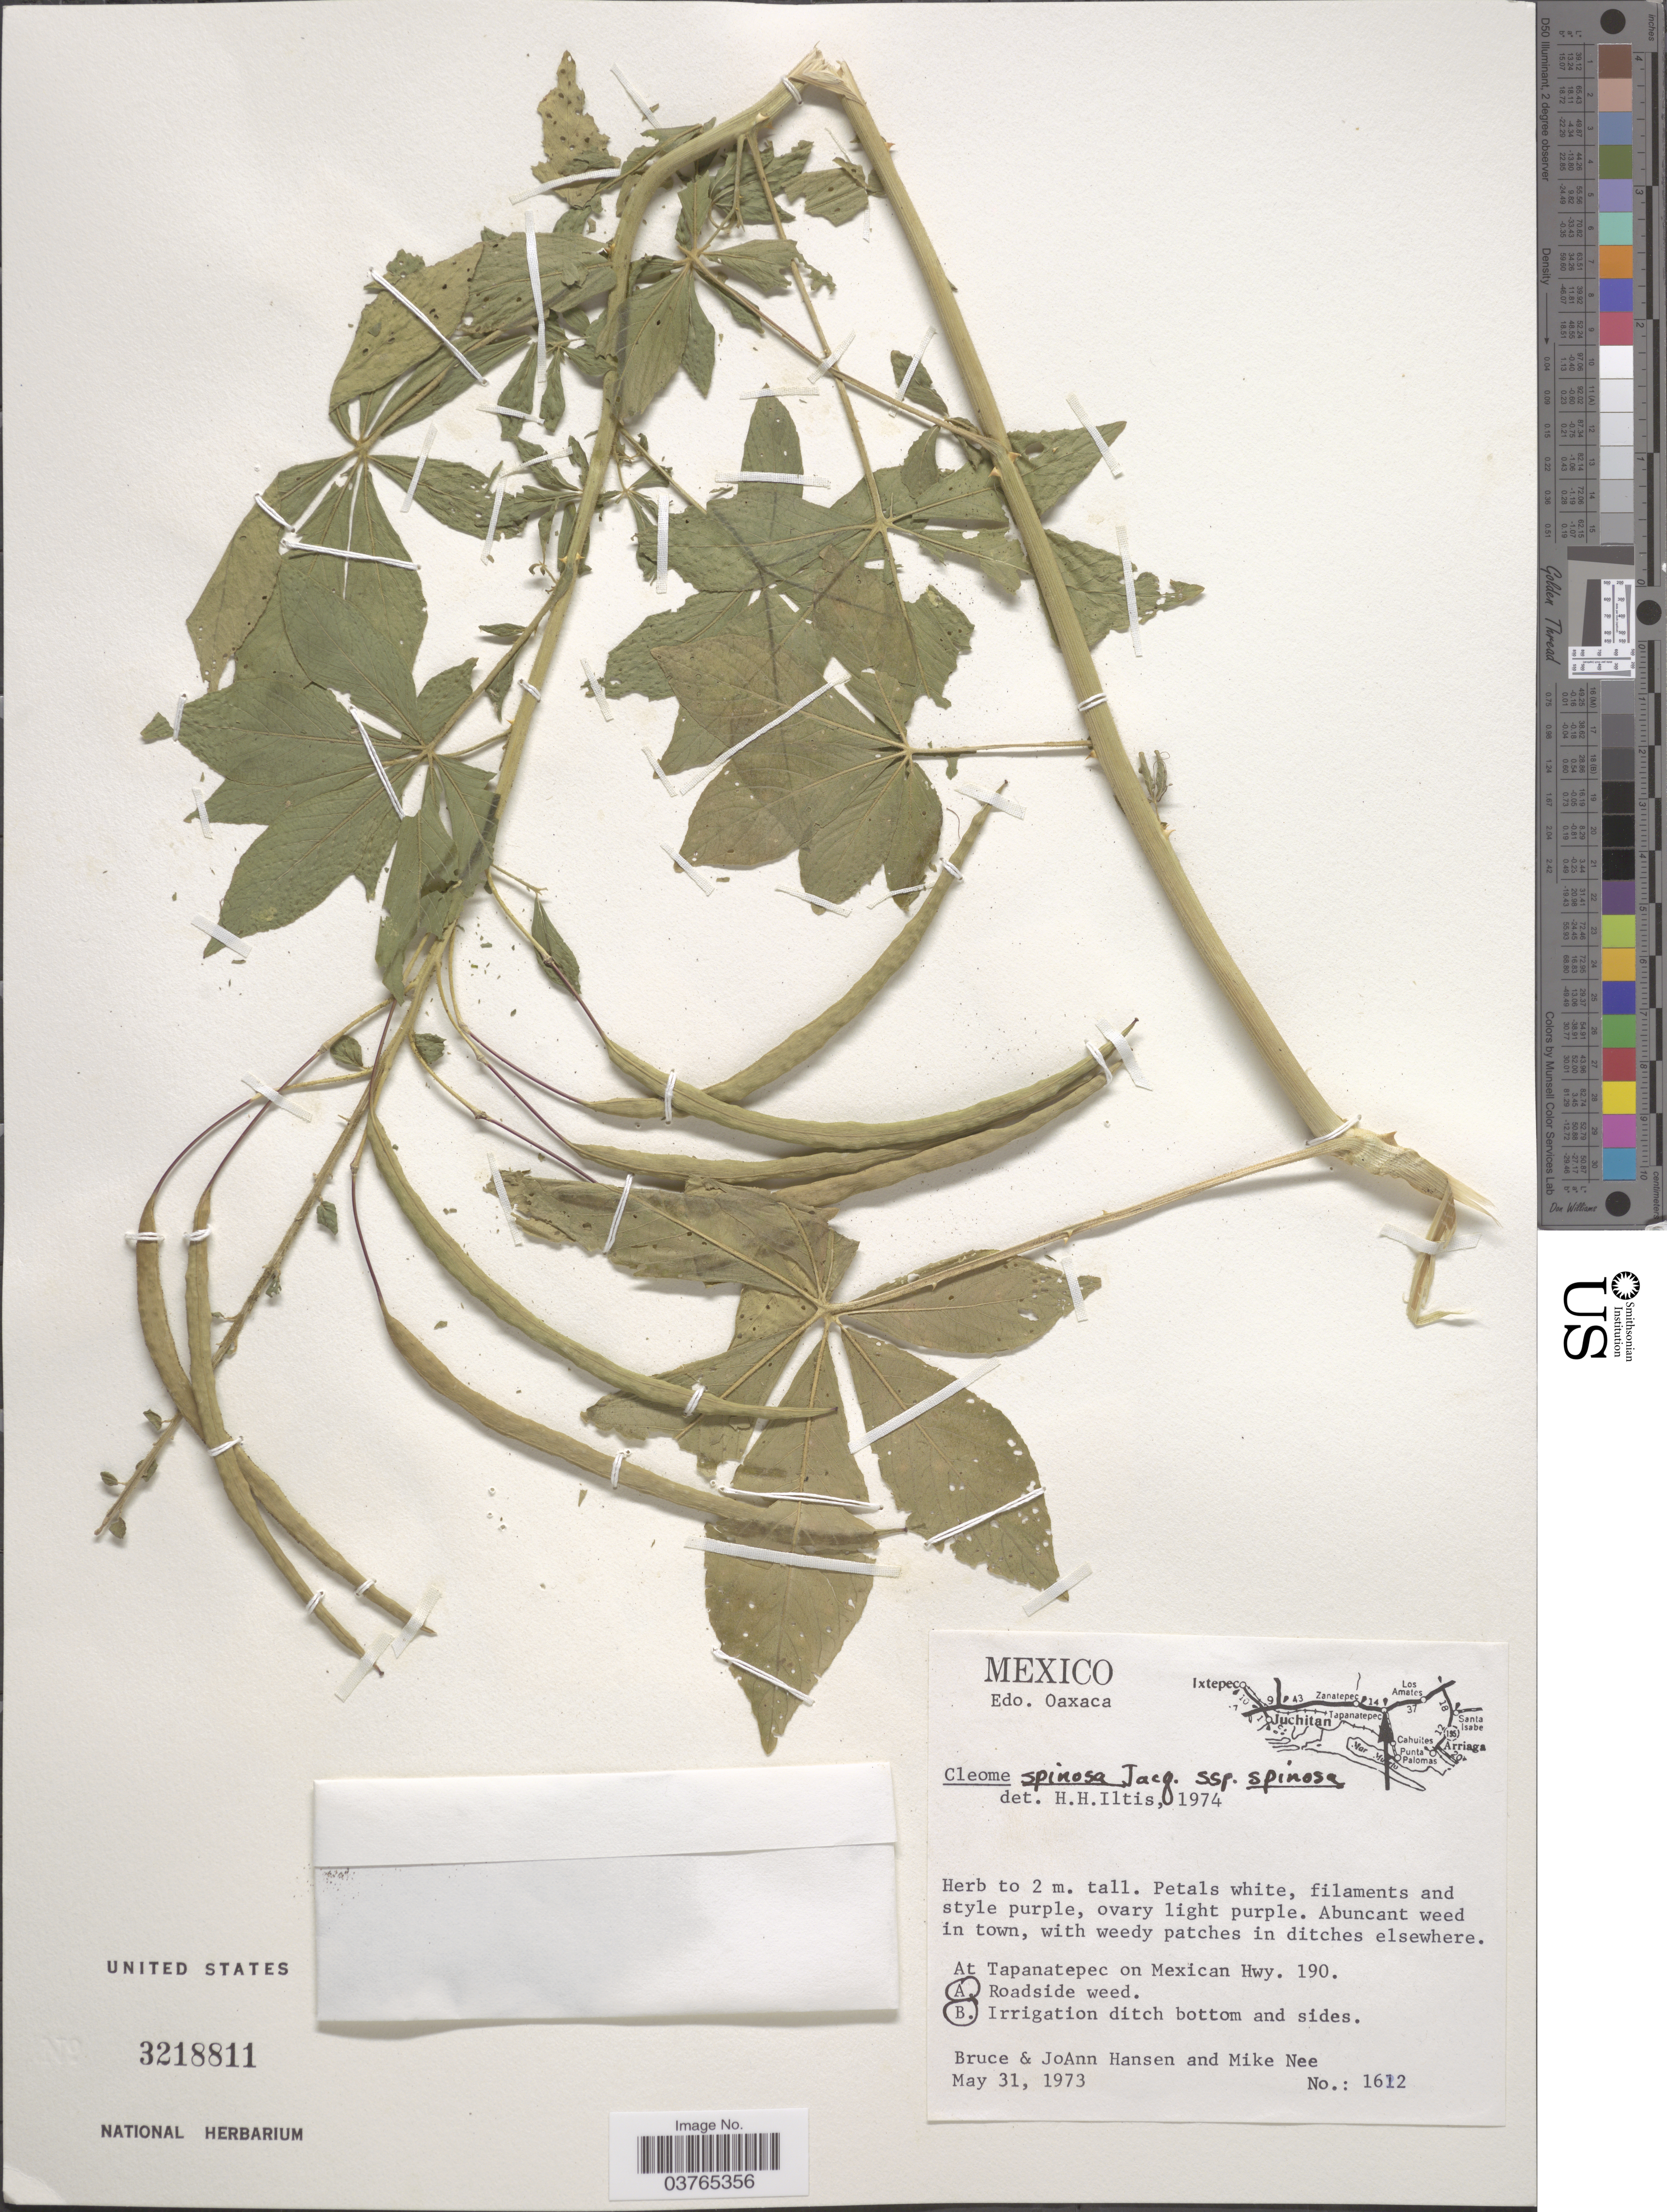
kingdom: Plantae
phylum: Tracheophyta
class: Magnoliopsida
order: Brassicales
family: Cleomaceae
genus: Tarenaya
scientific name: Tarenaya spinosa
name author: (Jacq.) Raf.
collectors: B. Hansen, J. Hansen & M. Nee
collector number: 1612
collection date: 1973-05-31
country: Mexico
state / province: Oaxaca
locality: Edo. Oaxaca. At Tapanatepec on Mexican Hwy. 190.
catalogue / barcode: US 3218811